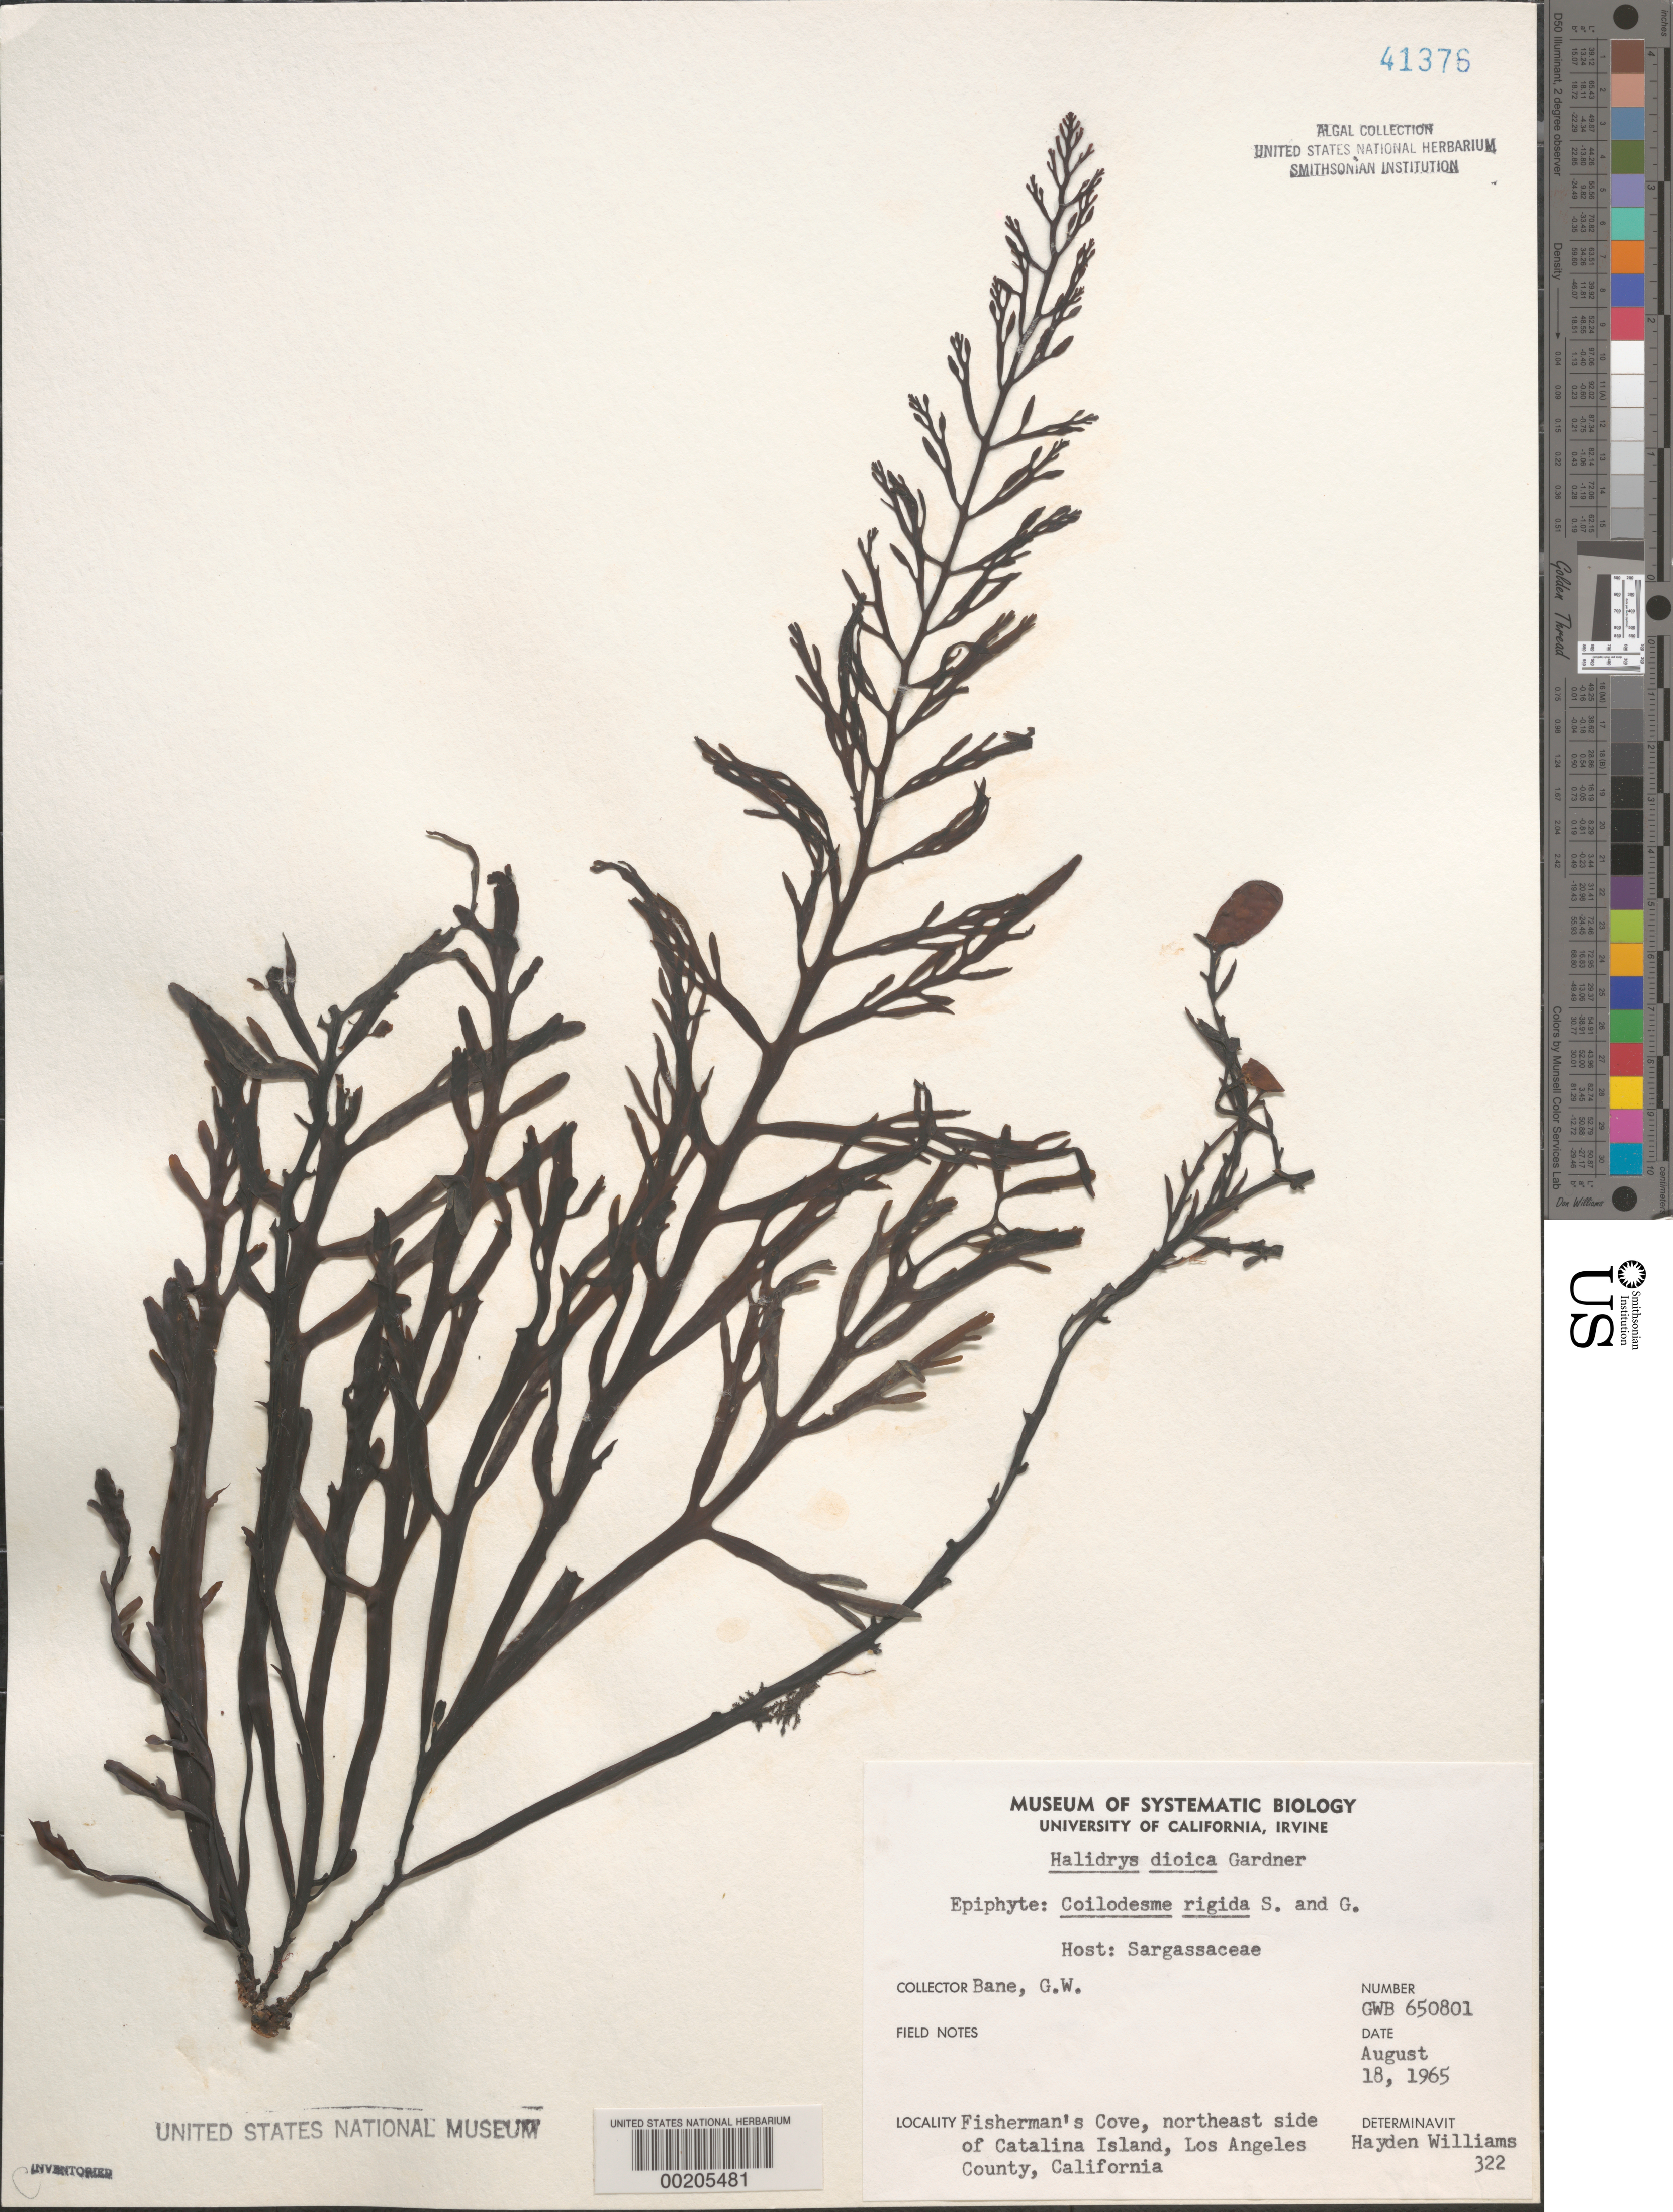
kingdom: Chromista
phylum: Ochrophyta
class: Phaeophyceae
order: Fucales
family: Sargassaceae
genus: Halidrys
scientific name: Halidrys dioica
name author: N.L. Gardner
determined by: Williams, H. R.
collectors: G. Bane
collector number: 650801 & Williams 322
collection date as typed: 18 Aug 1965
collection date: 1965-08-18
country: United States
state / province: California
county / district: Los Angeles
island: Santa Catalina Island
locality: Fisherman's Cove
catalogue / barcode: US 41376